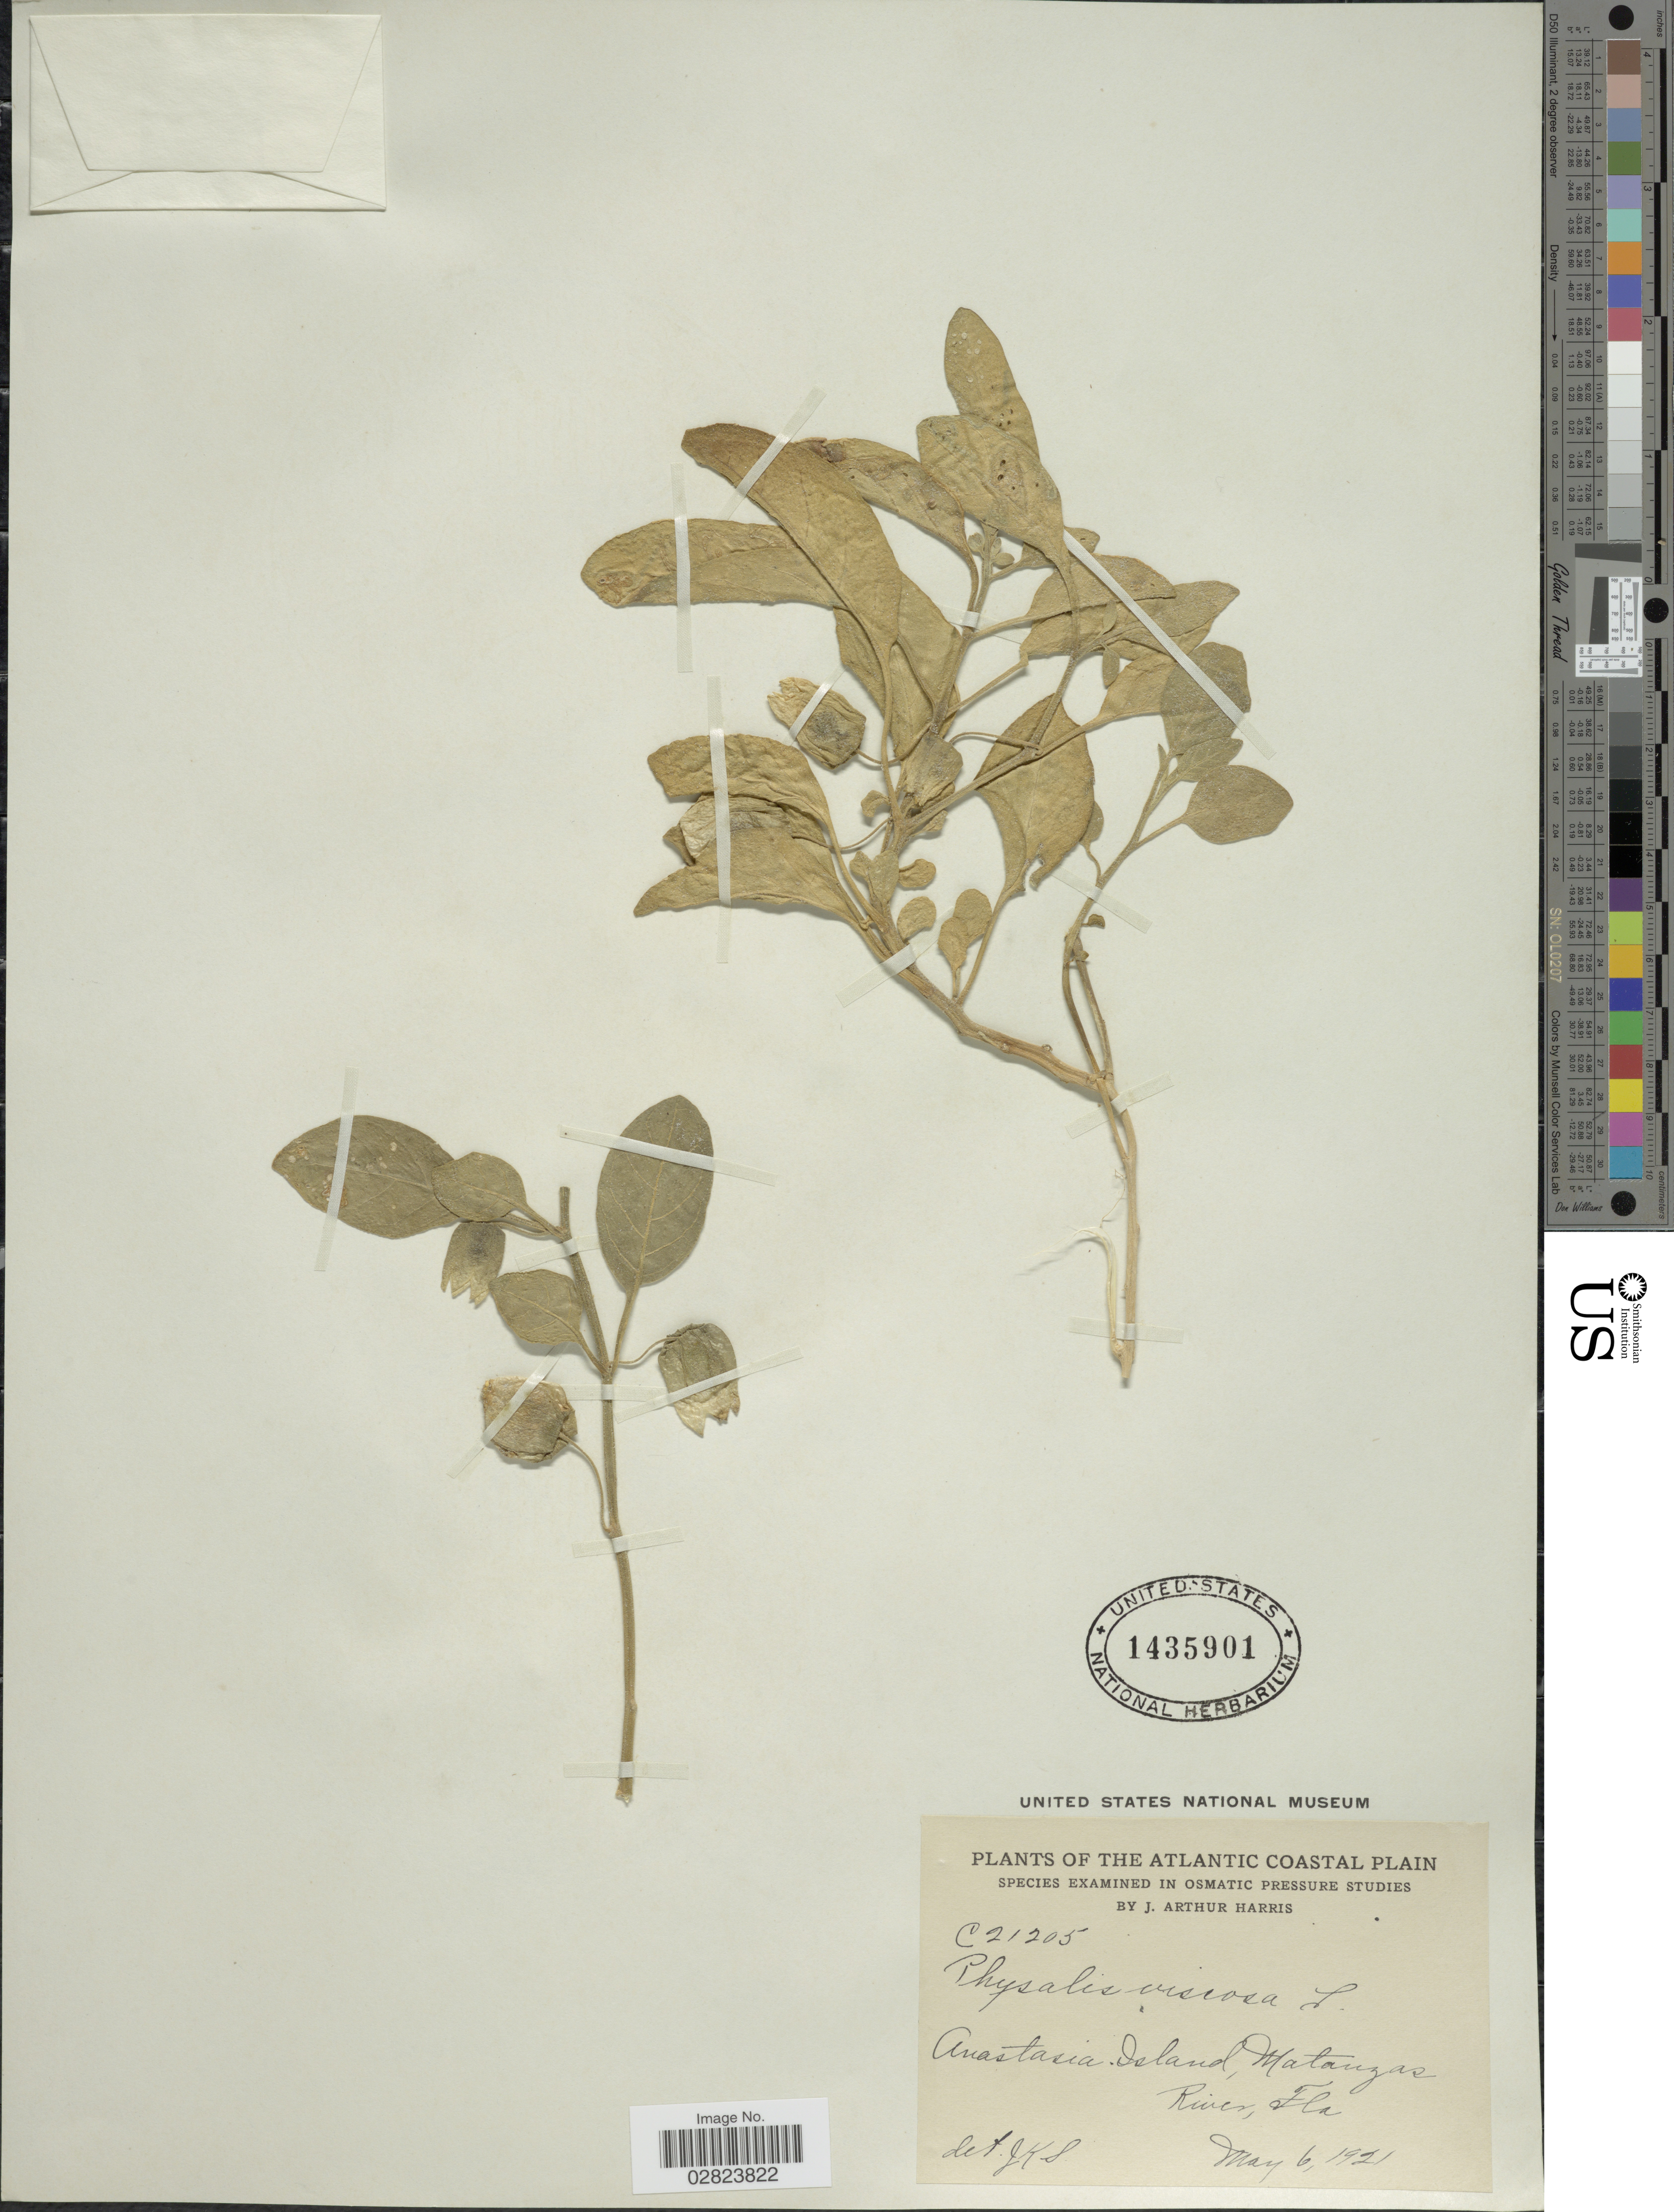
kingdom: Plantae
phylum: Tracheophyta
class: Magnoliopsida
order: Solanales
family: Solanaceae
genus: Physalis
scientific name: Physalis maritima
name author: M.A. Curtis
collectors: J. A. Harris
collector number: C21205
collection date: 1921-05-06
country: United States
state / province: Florida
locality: Atlantic Coastal Plain. Anastasia Island, Matanzas River.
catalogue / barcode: US 1435901